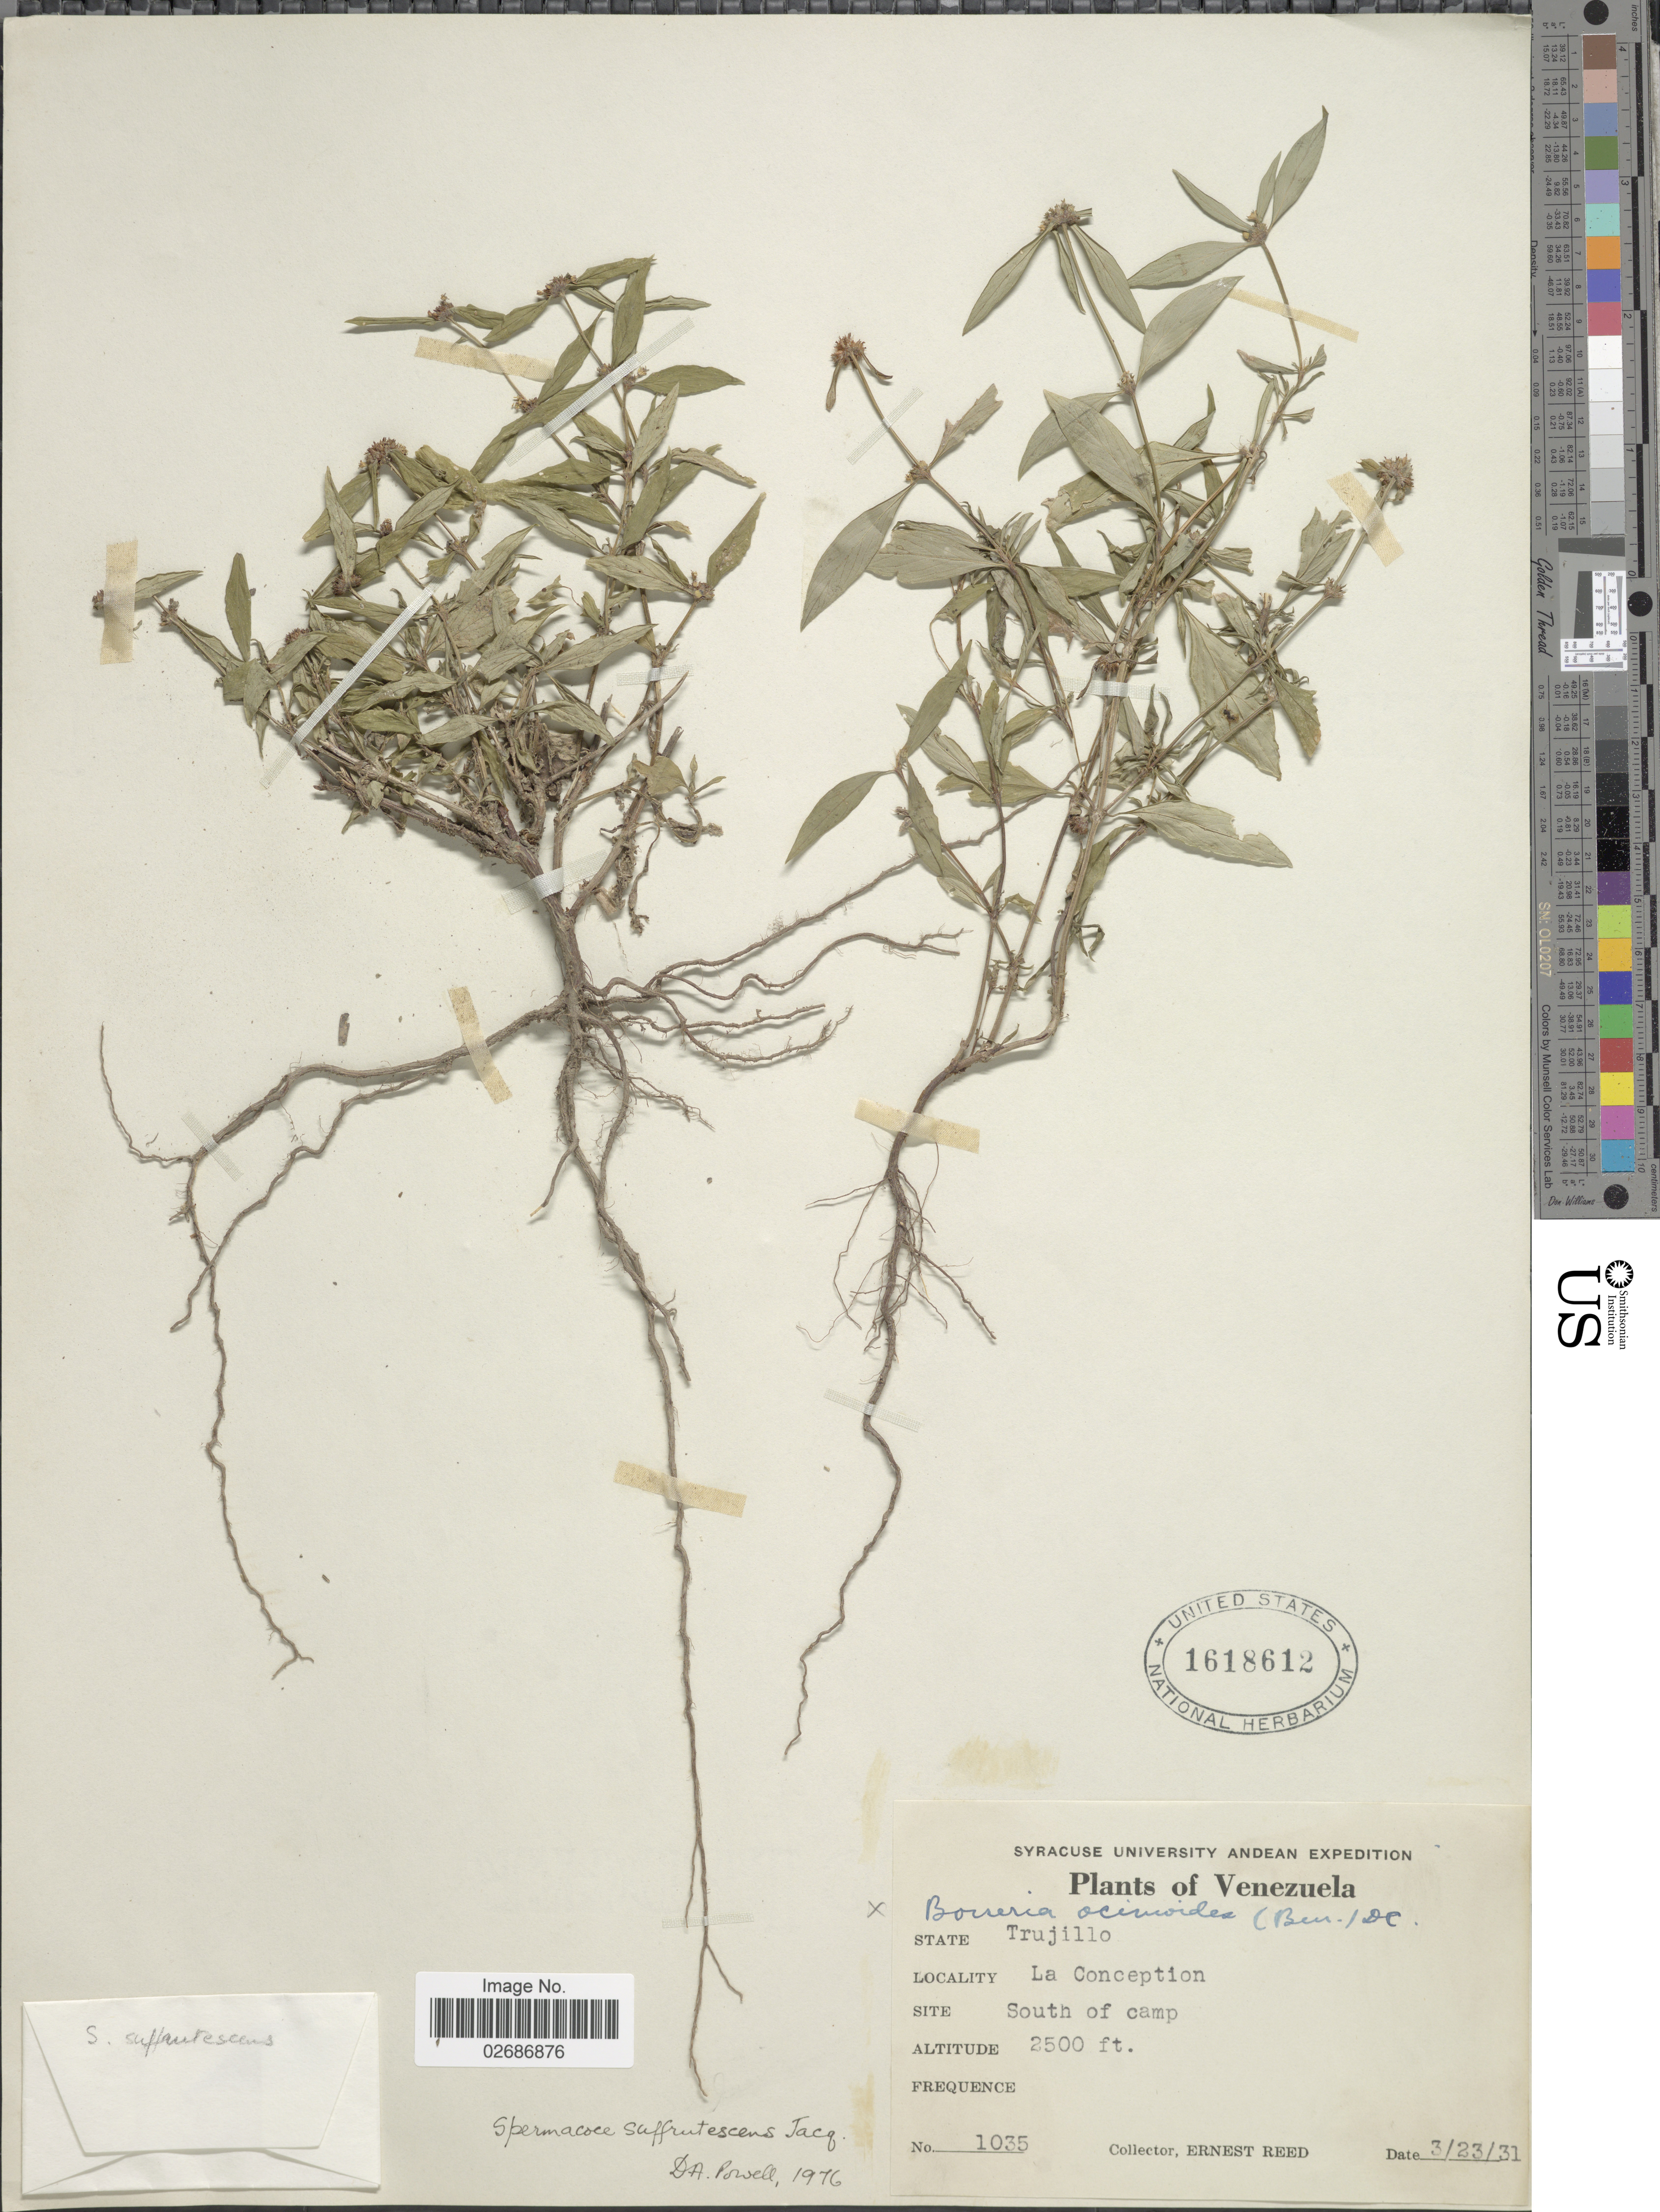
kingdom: Plantae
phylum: Tracheophyta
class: Magnoliopsida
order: Gentianales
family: Rubiaceae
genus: Borreria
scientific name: Borreria remota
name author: (Lam.) Bacigalupo & E.L. Cabral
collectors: E. Reed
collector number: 1035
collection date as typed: Transcribed d/m/y: 23/3/31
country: Venezuela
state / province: Trujillo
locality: La Concception, South of Camp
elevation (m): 762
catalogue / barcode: US 1618612